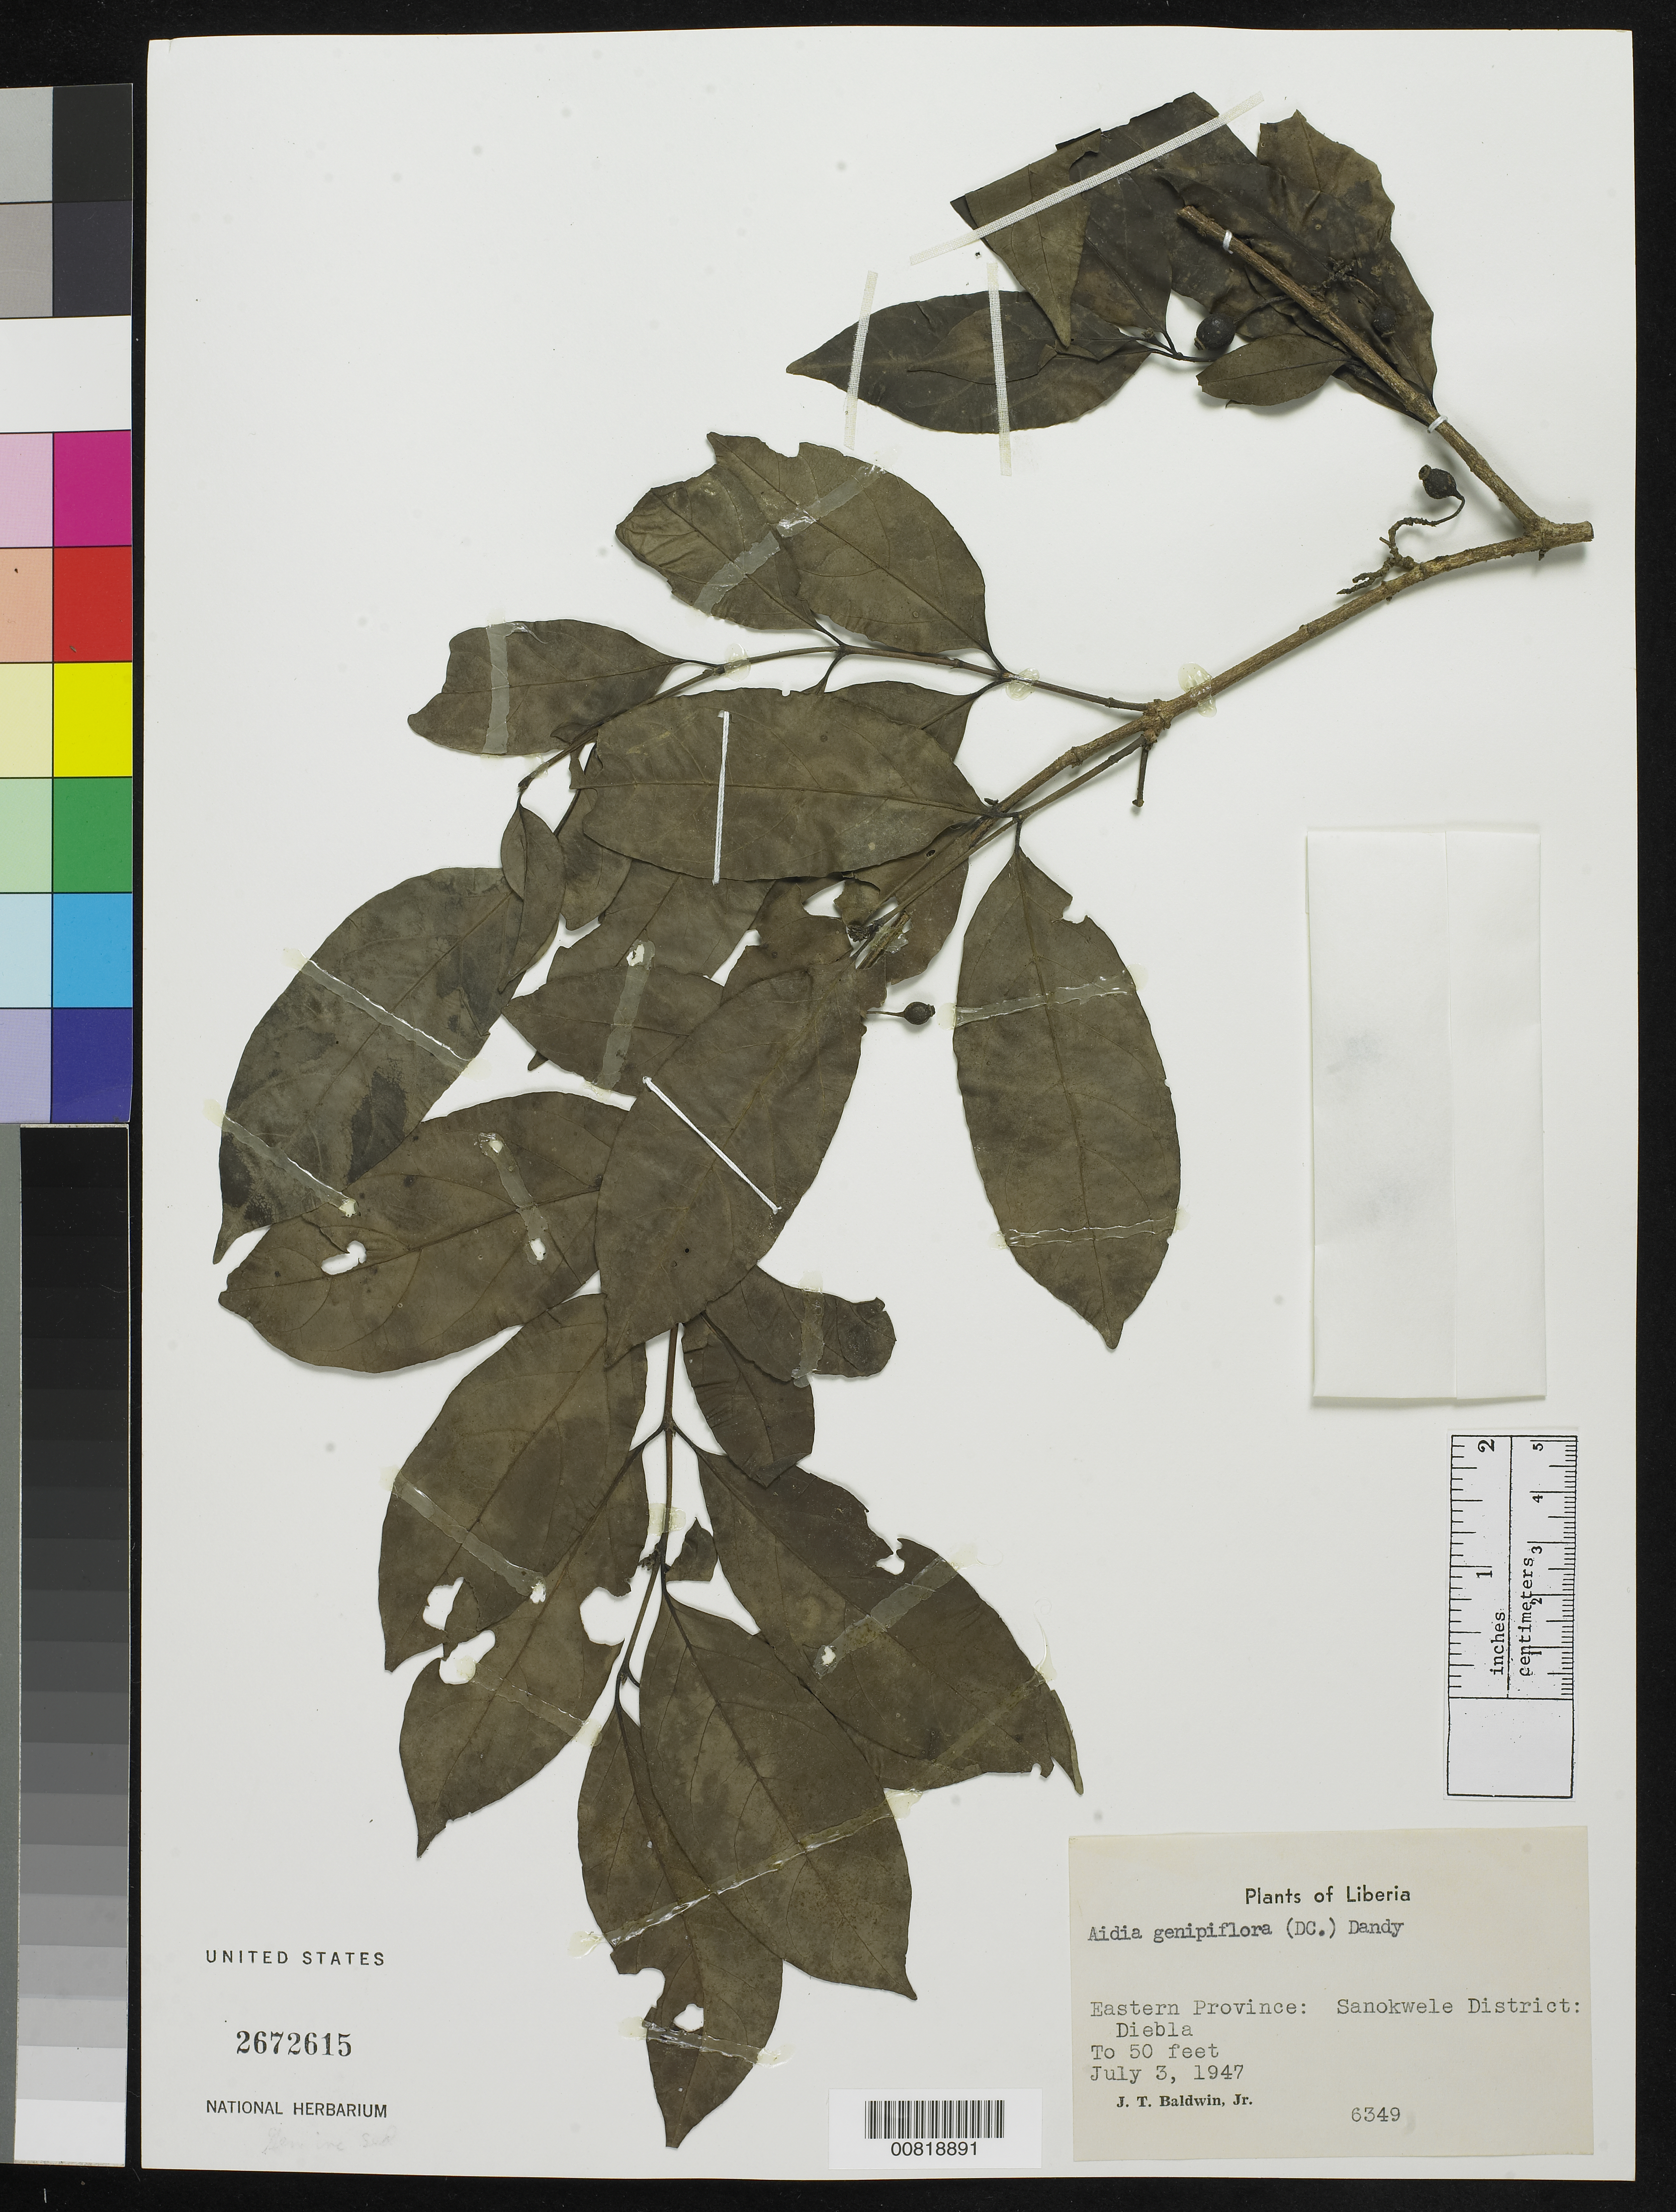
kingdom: Plantae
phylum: Tracheophyta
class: Magnoliopsida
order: Gentianales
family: Rubiaceae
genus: Aidia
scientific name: Aidia genipiflora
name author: (DC.) Dandy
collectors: J. T. Baldwin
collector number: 6349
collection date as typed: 3 Jul 1947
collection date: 1947-07-03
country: Liberia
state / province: Nimba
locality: Eastern Province: Sanokwele District, Diebla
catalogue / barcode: US 2672615